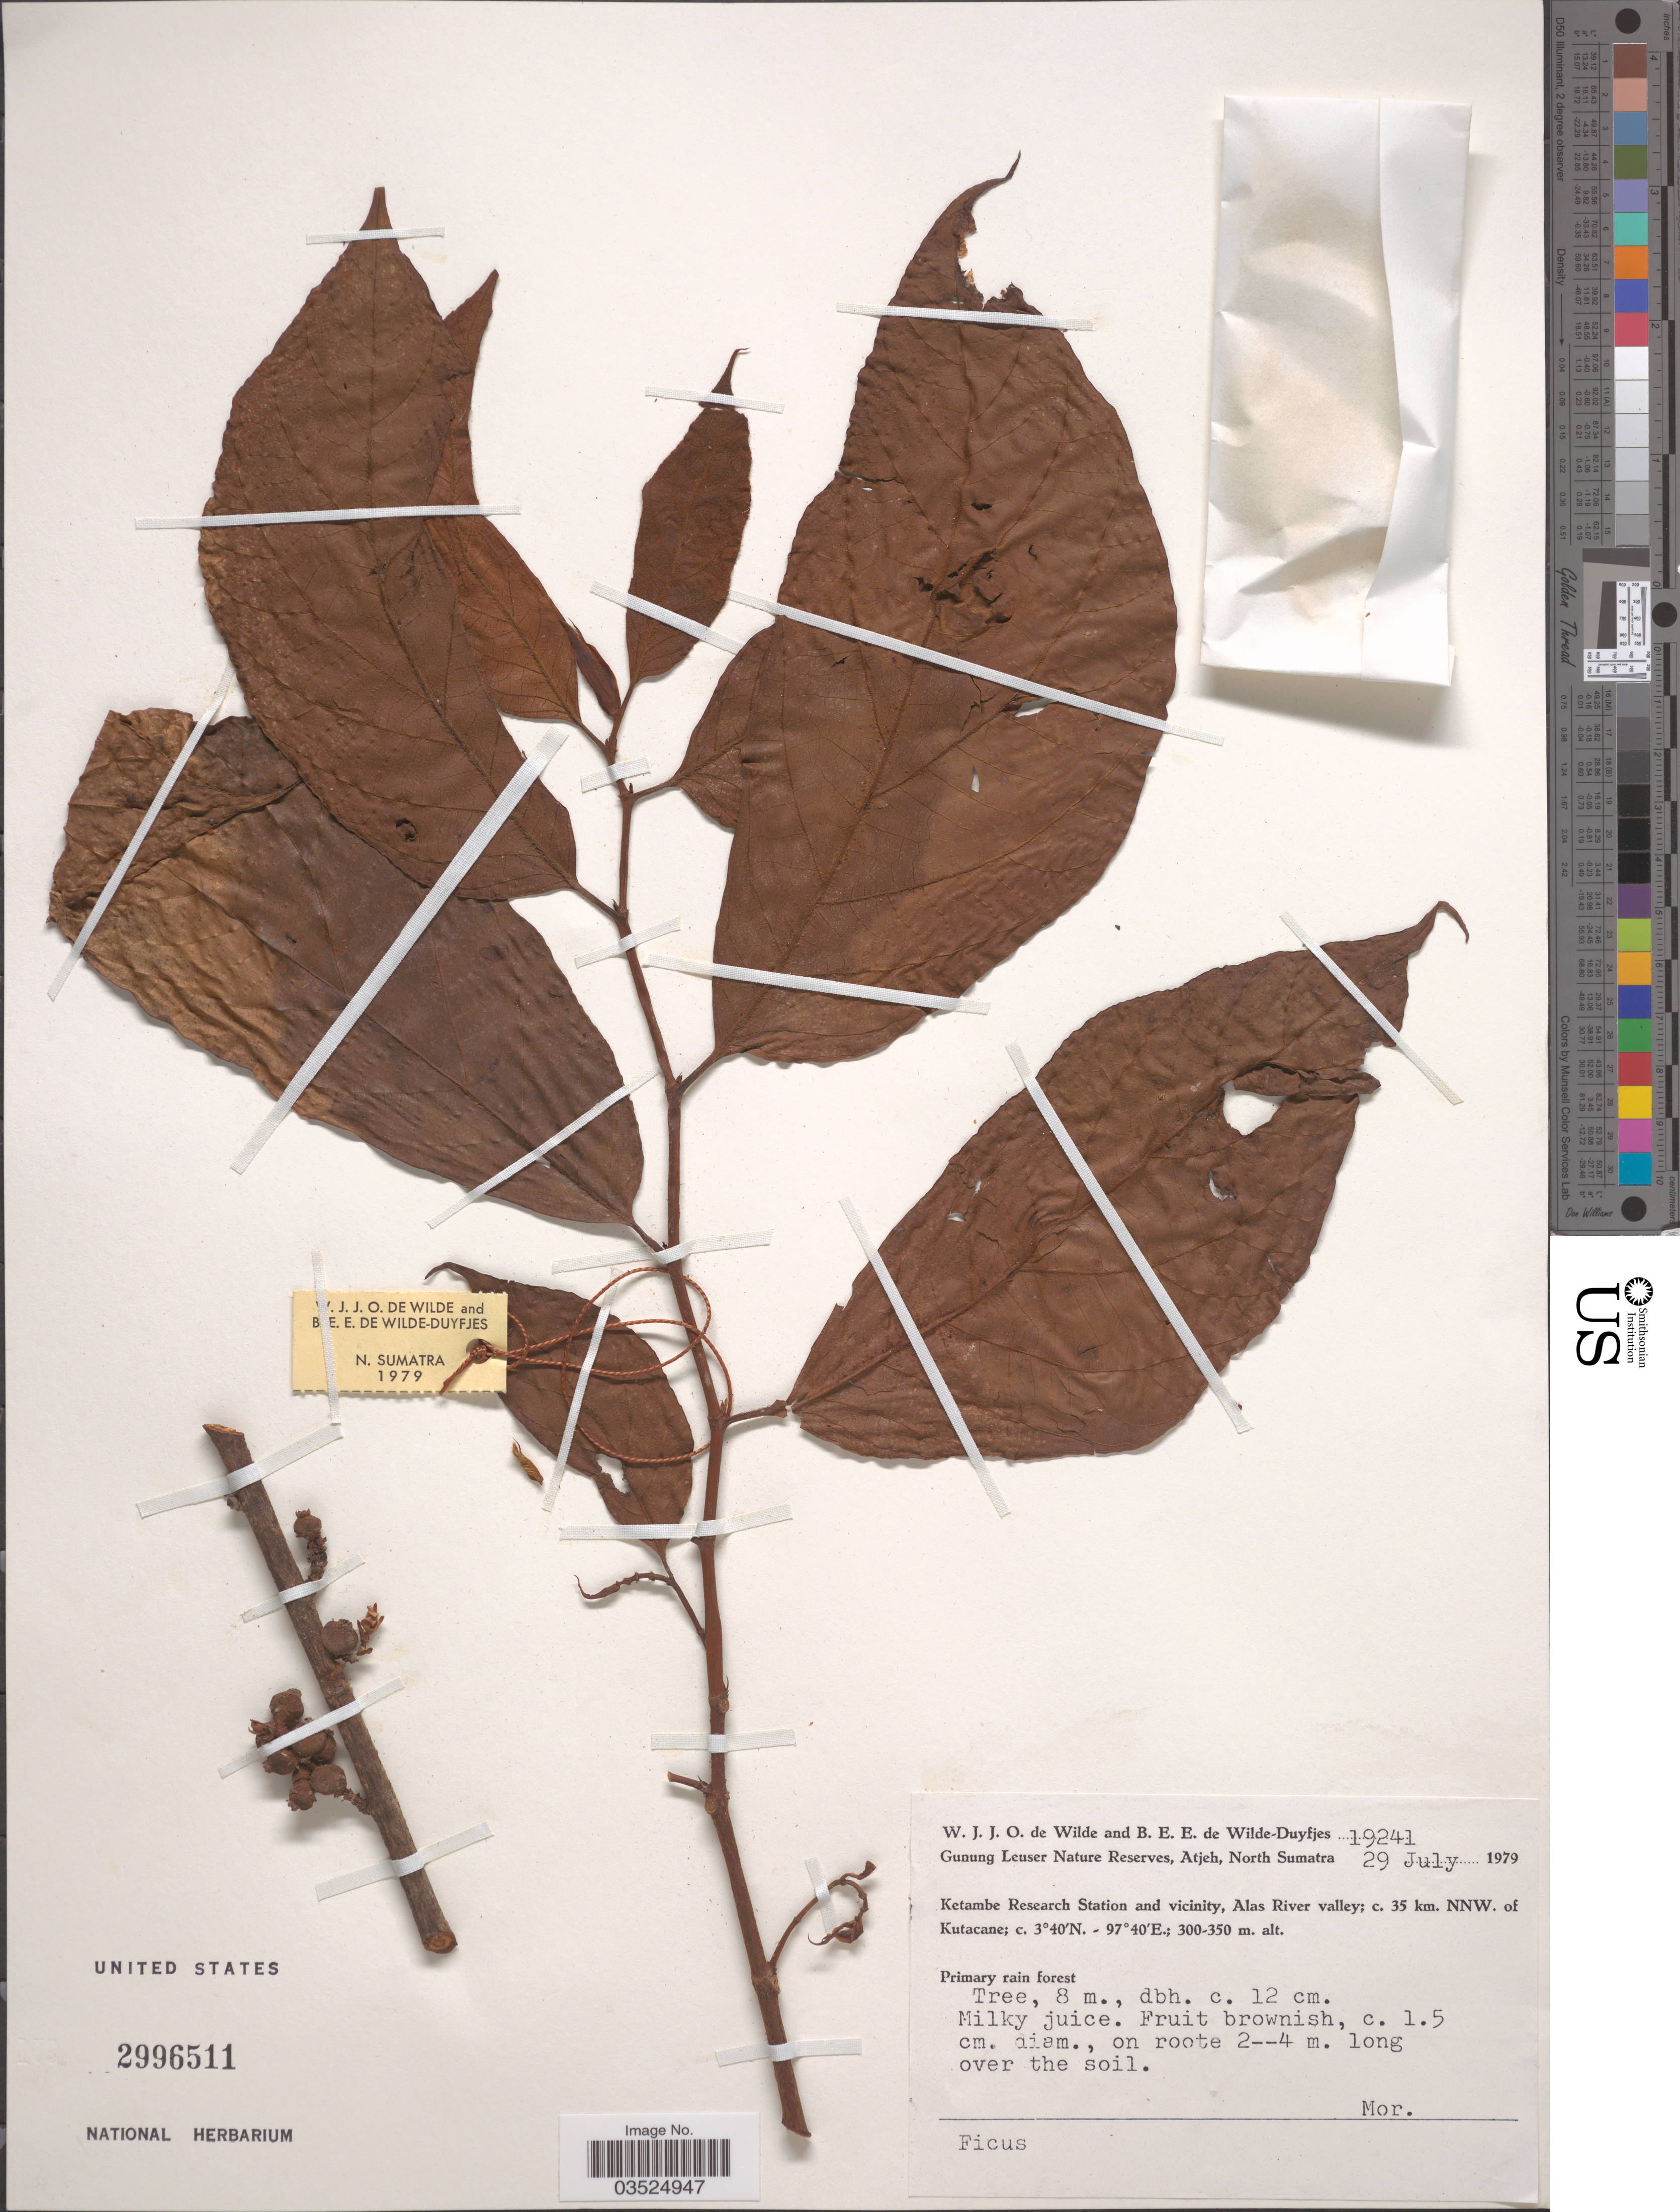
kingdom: Plantae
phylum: Tracheophyta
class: Magnoliopsida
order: Rosales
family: Moraceae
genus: Ficus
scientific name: Ficus sp.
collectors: W. J. de Wilde & B. E. de Wilde-Duyfjes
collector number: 19241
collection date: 1979-07-29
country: Indonesia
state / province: Sumatra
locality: Gunung Leuser Nature Reserve, Atjeh, North Sumatra. Ketambe Research Station and vicinity, Alas River valley; c. 35 km. NNW. of Kutacane.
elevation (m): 300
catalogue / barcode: US 2996511